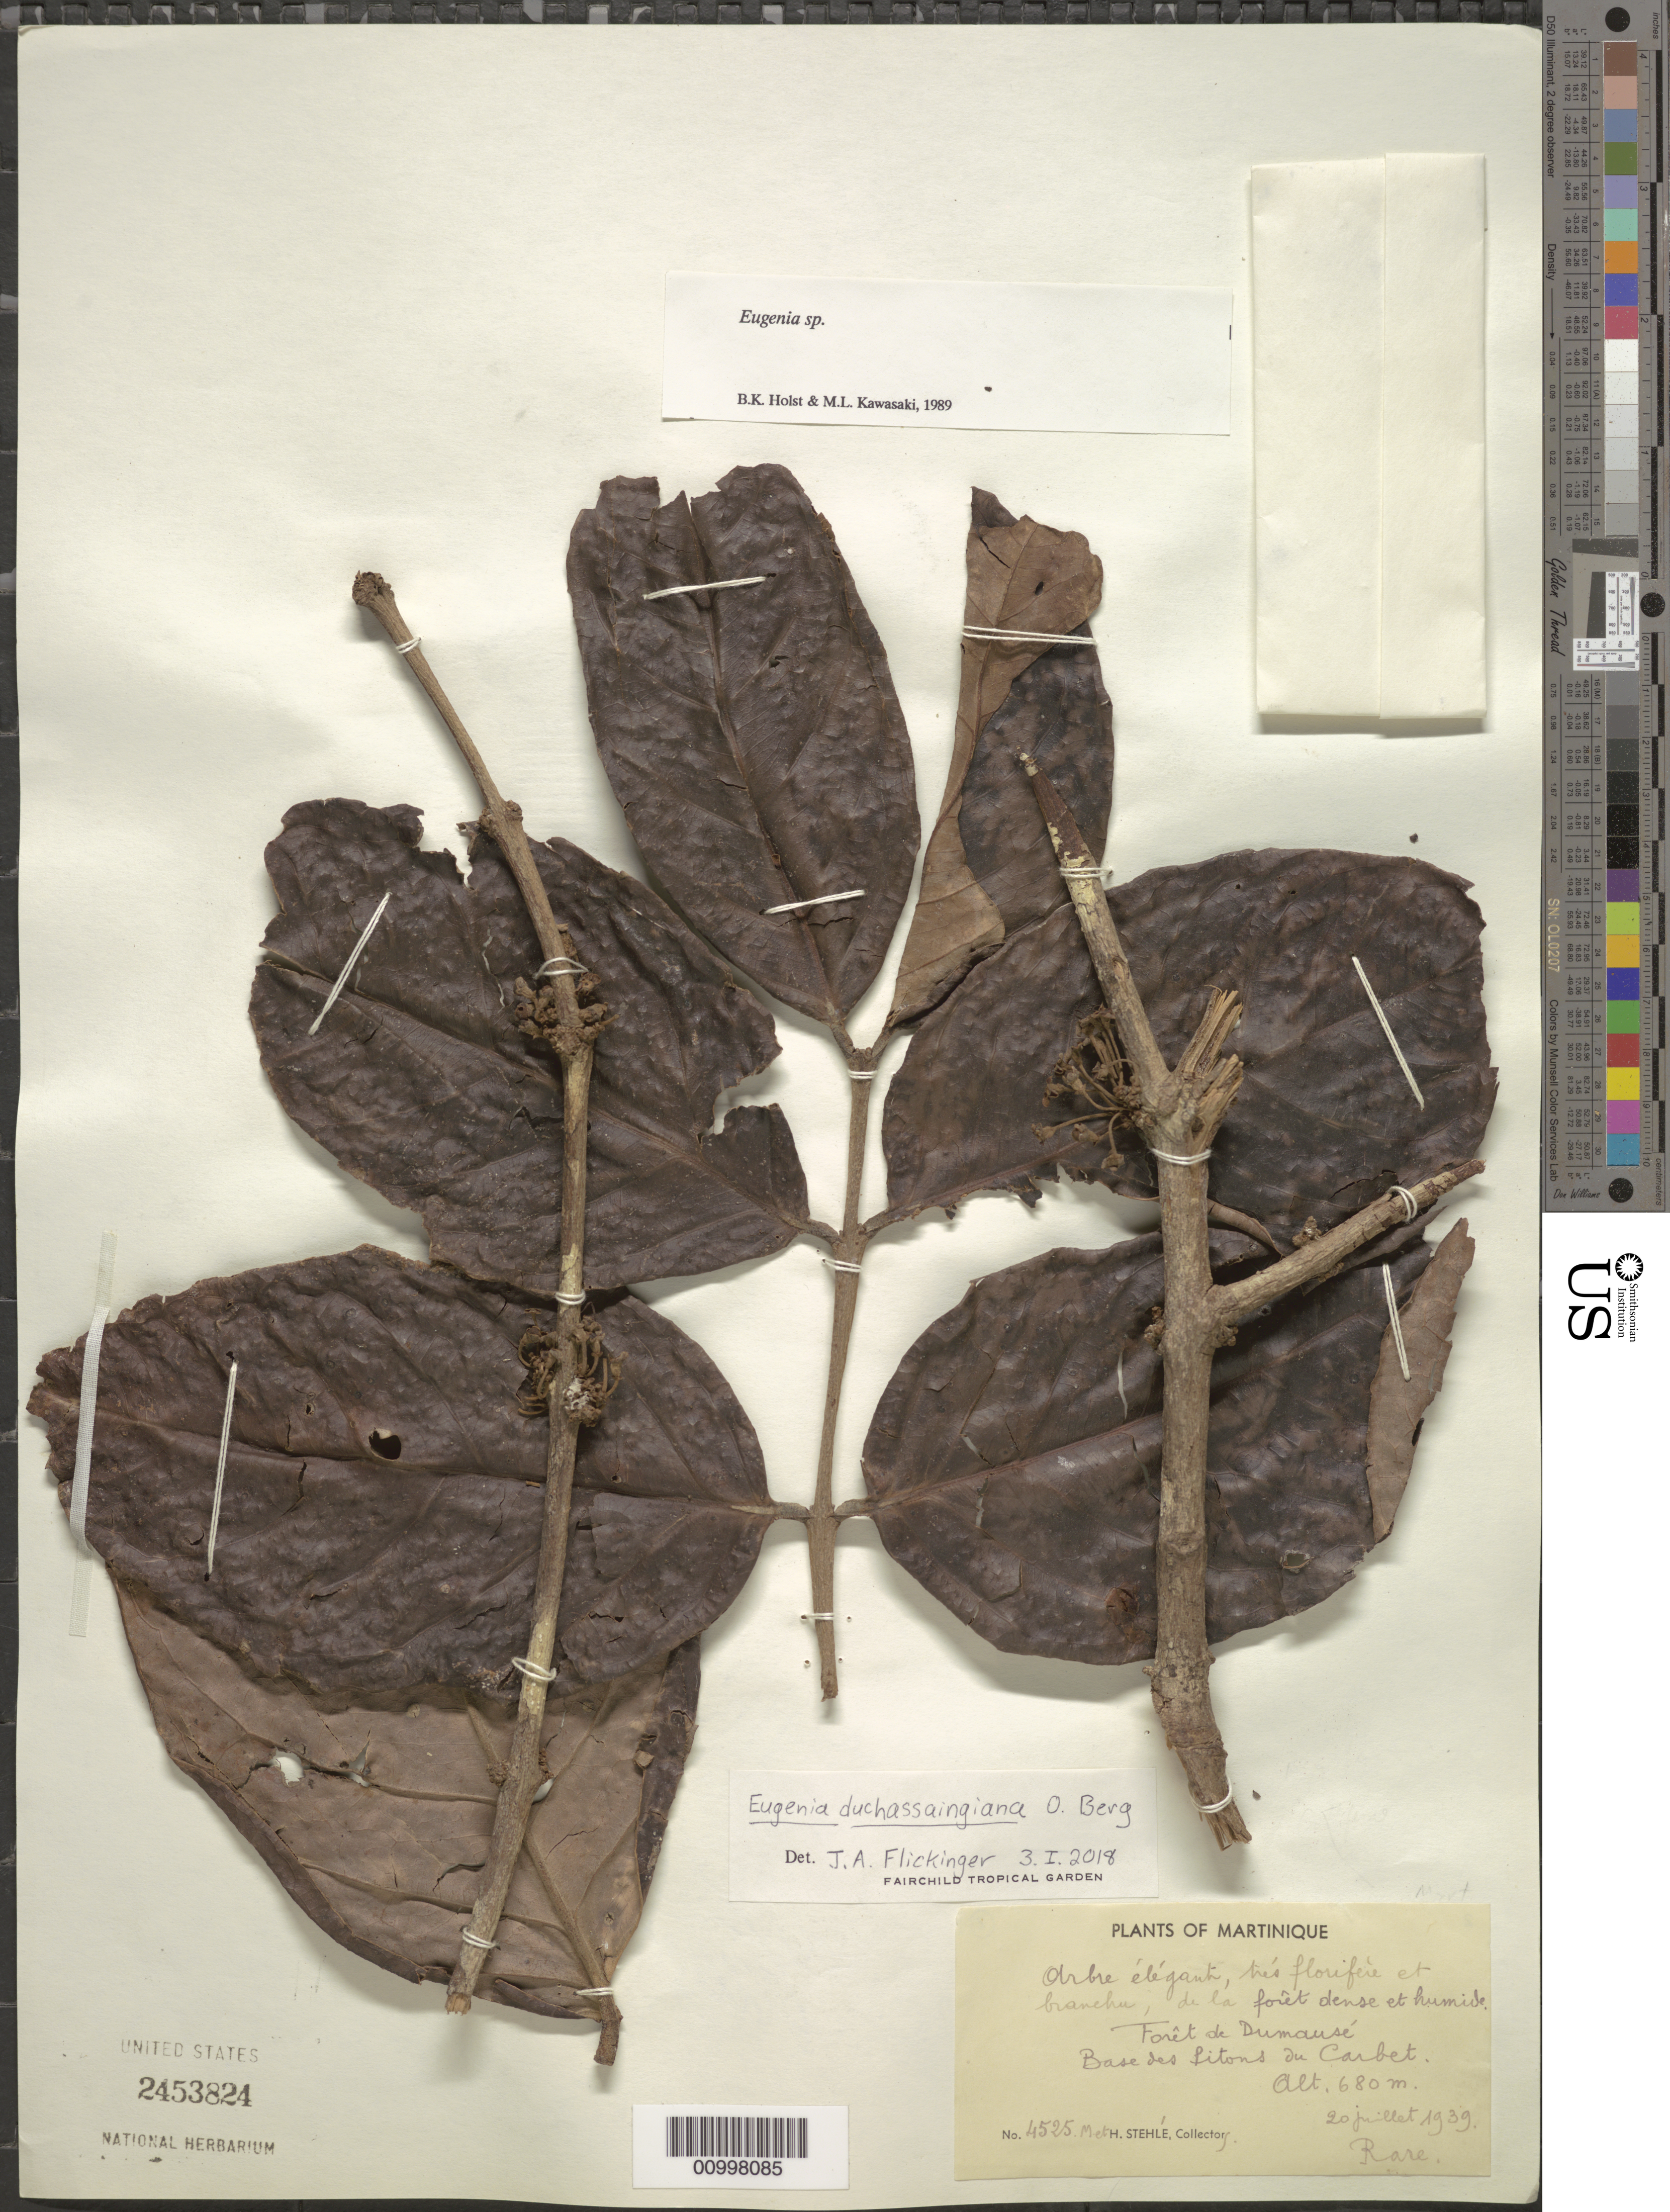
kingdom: Plantae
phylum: Tracheophyta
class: Magnoliopsida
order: Myrtales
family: Myrtaceae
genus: Eugenia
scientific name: Eugenia duchassaingiana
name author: O. Berg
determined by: Flickinger, Jonathan A.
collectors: H. Stehlé & M. Stehlé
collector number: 4525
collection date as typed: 20 Jul 1939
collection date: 1939-07-20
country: Martinique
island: Martinique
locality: Forest of Dumausé; base des Pitons du Carbet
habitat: Forêt dense et humide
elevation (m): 680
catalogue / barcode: US 2453824